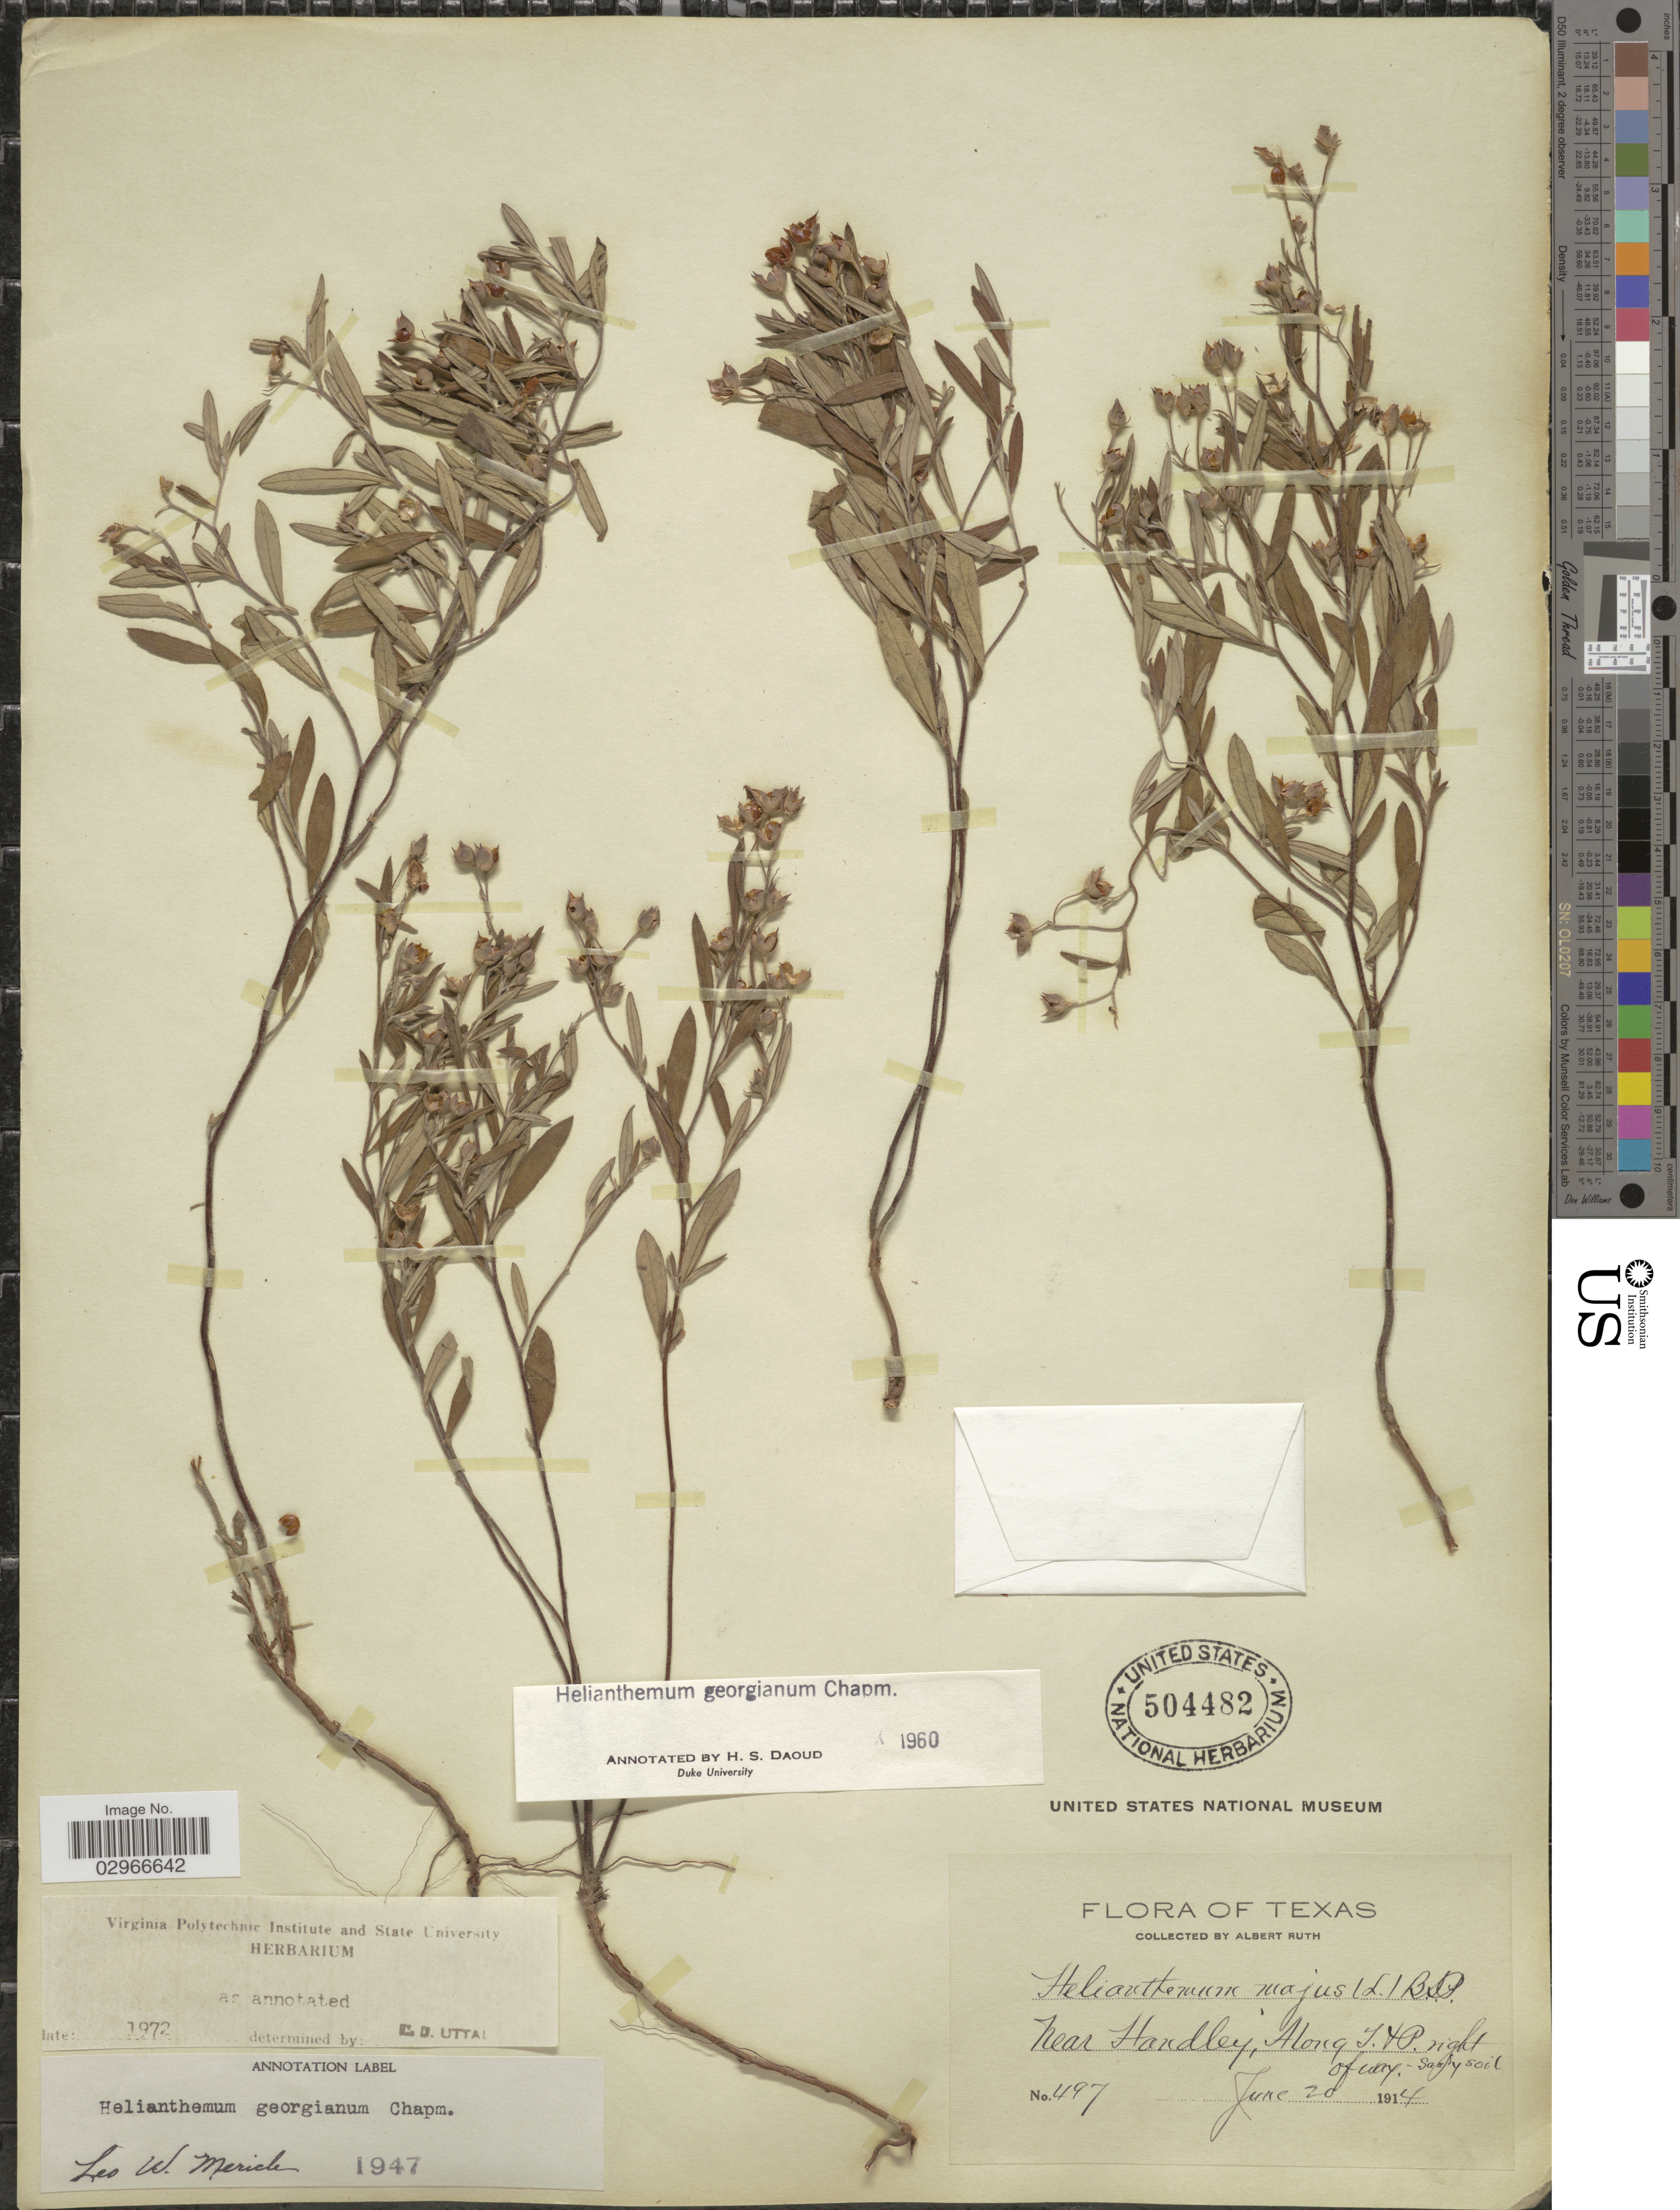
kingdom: Plantae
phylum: Tracheophyta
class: Magnoliopsida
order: Malvales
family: Cistaceae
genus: Helianthemum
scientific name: Helianthemum georgianum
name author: Chapm.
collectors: A. Ruth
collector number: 497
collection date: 1914-06-20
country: United States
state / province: Texas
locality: Near Hardley, Along S. &P. right of way.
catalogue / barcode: US 504482